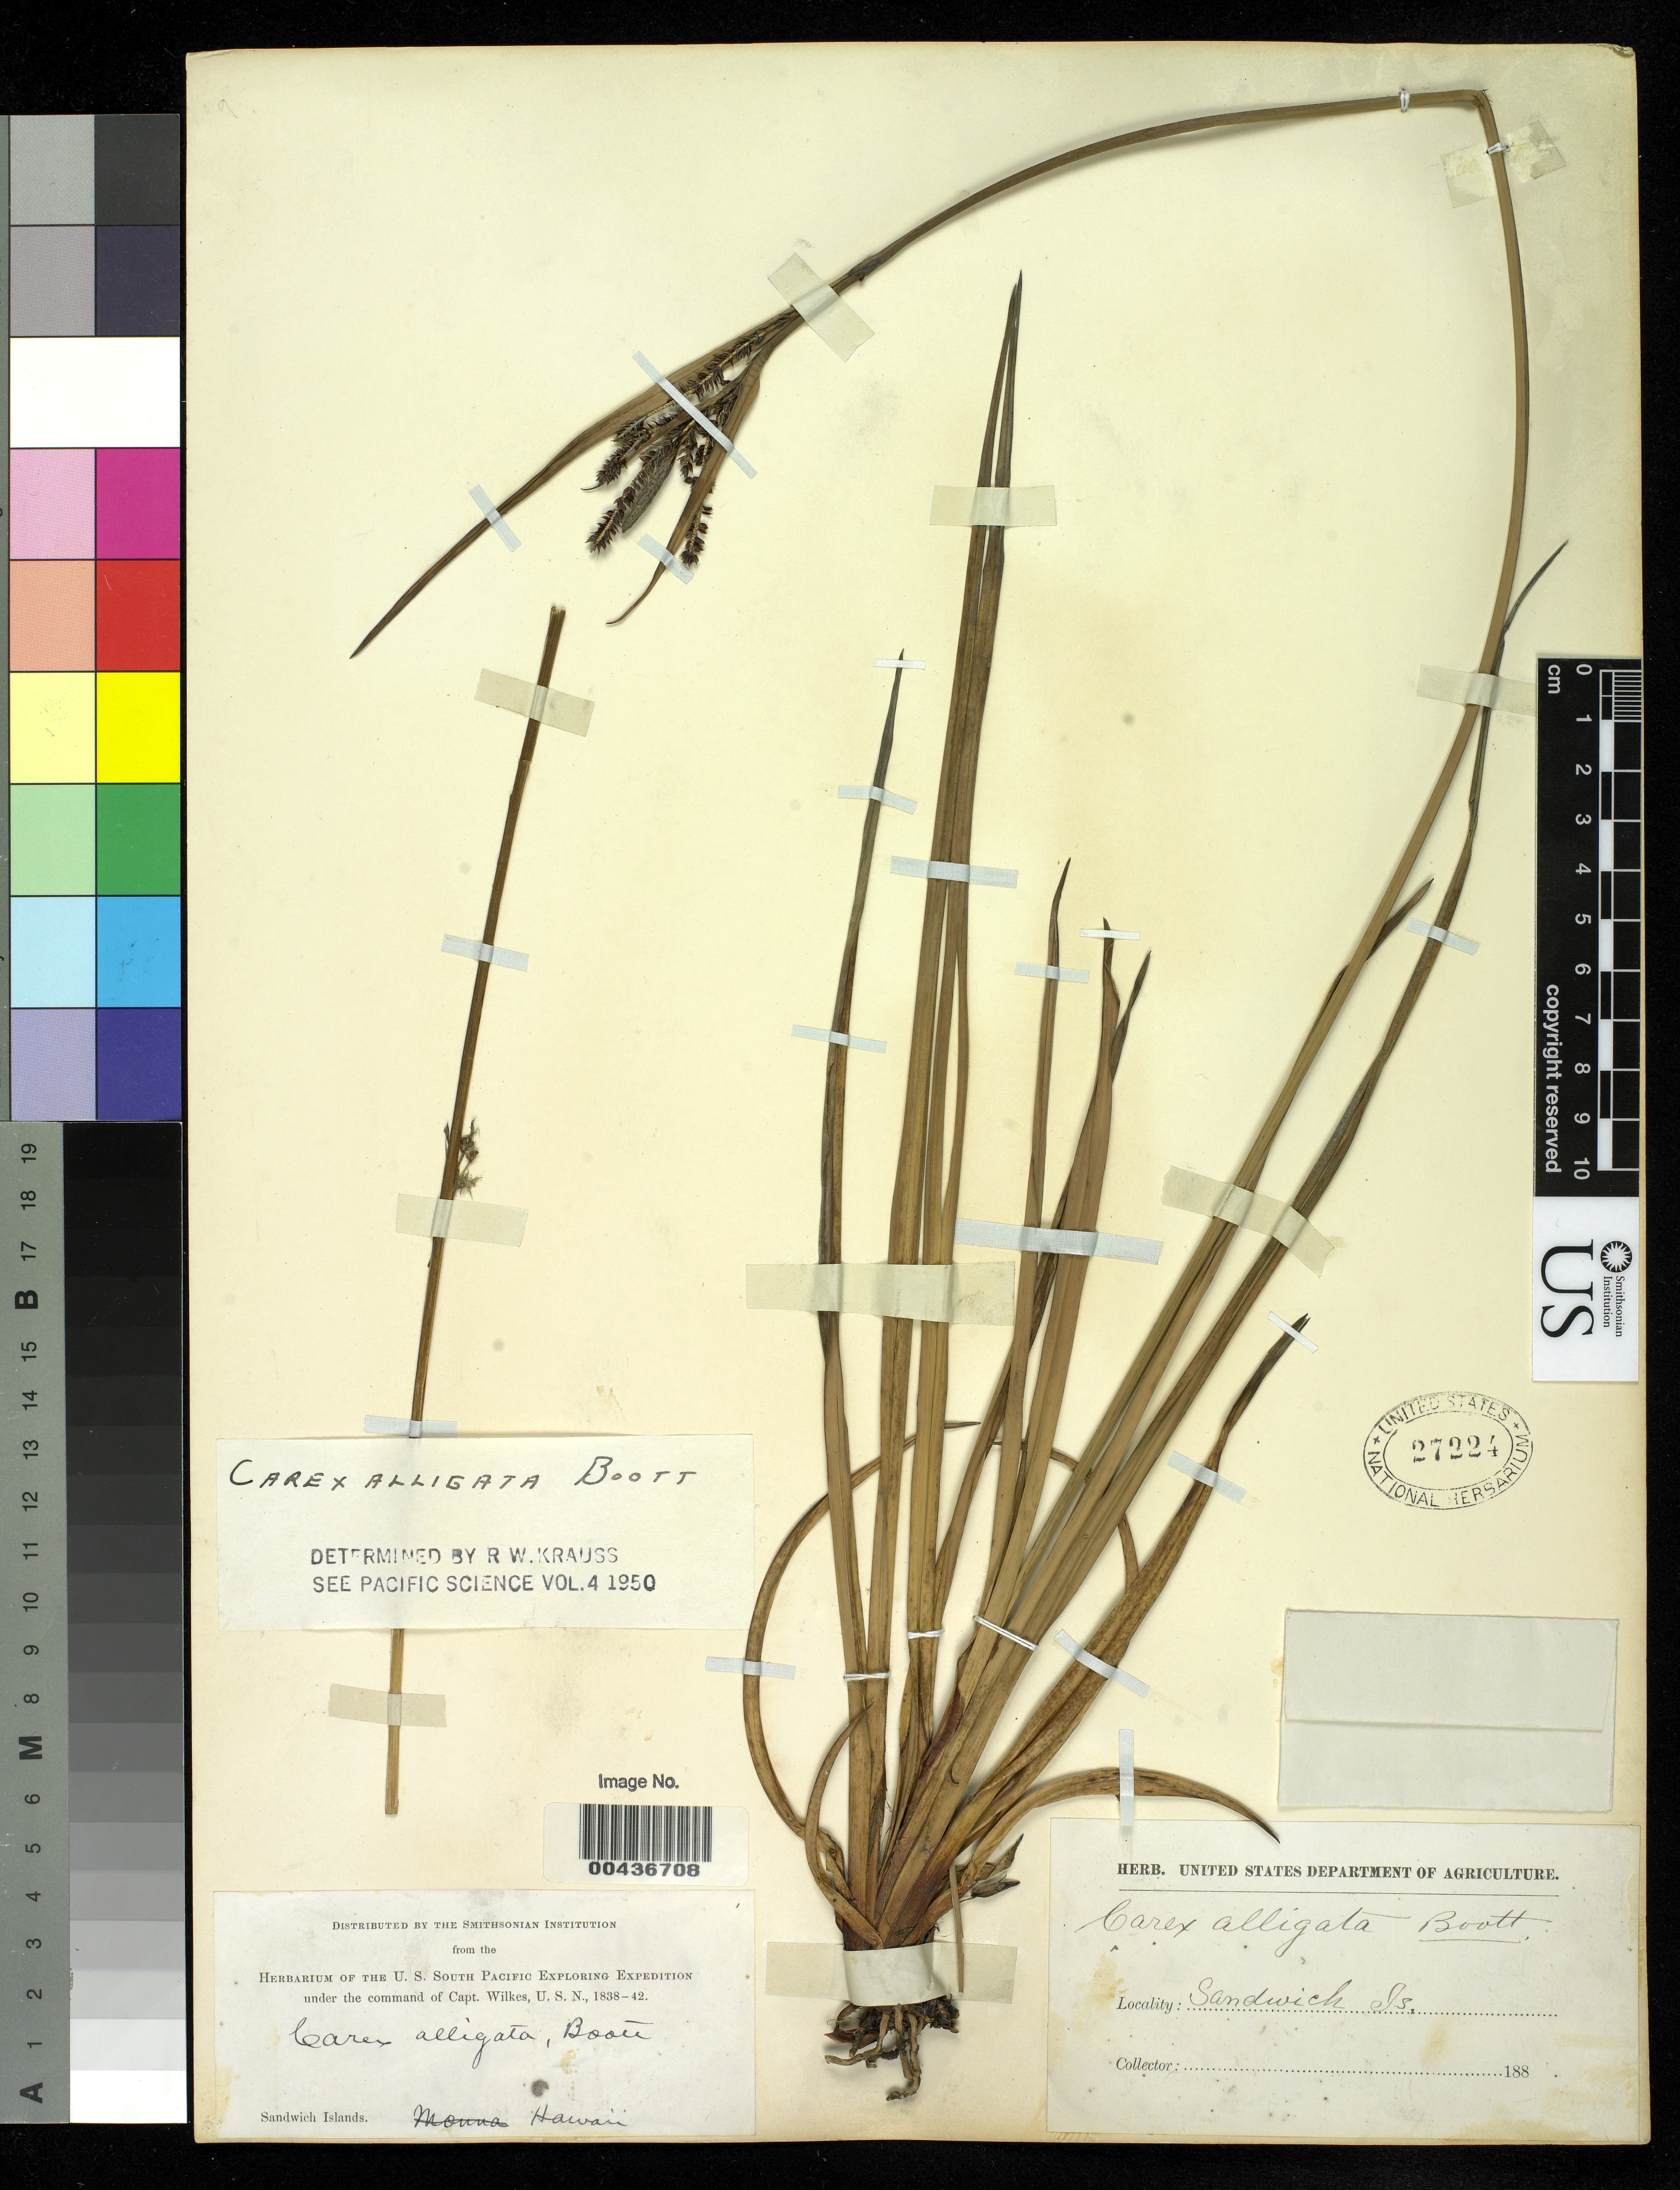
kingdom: Plantae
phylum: Tracheophyta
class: Liliopsida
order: Poales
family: Cyperaceae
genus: Carex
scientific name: Carex alligata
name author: Boott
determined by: Krauss, R. W.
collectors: Wilkes Explor. Exped.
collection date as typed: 1838 to -- --- 1842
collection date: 1838/1842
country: United States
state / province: Hawaii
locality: Sandwich Islands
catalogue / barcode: US 27224